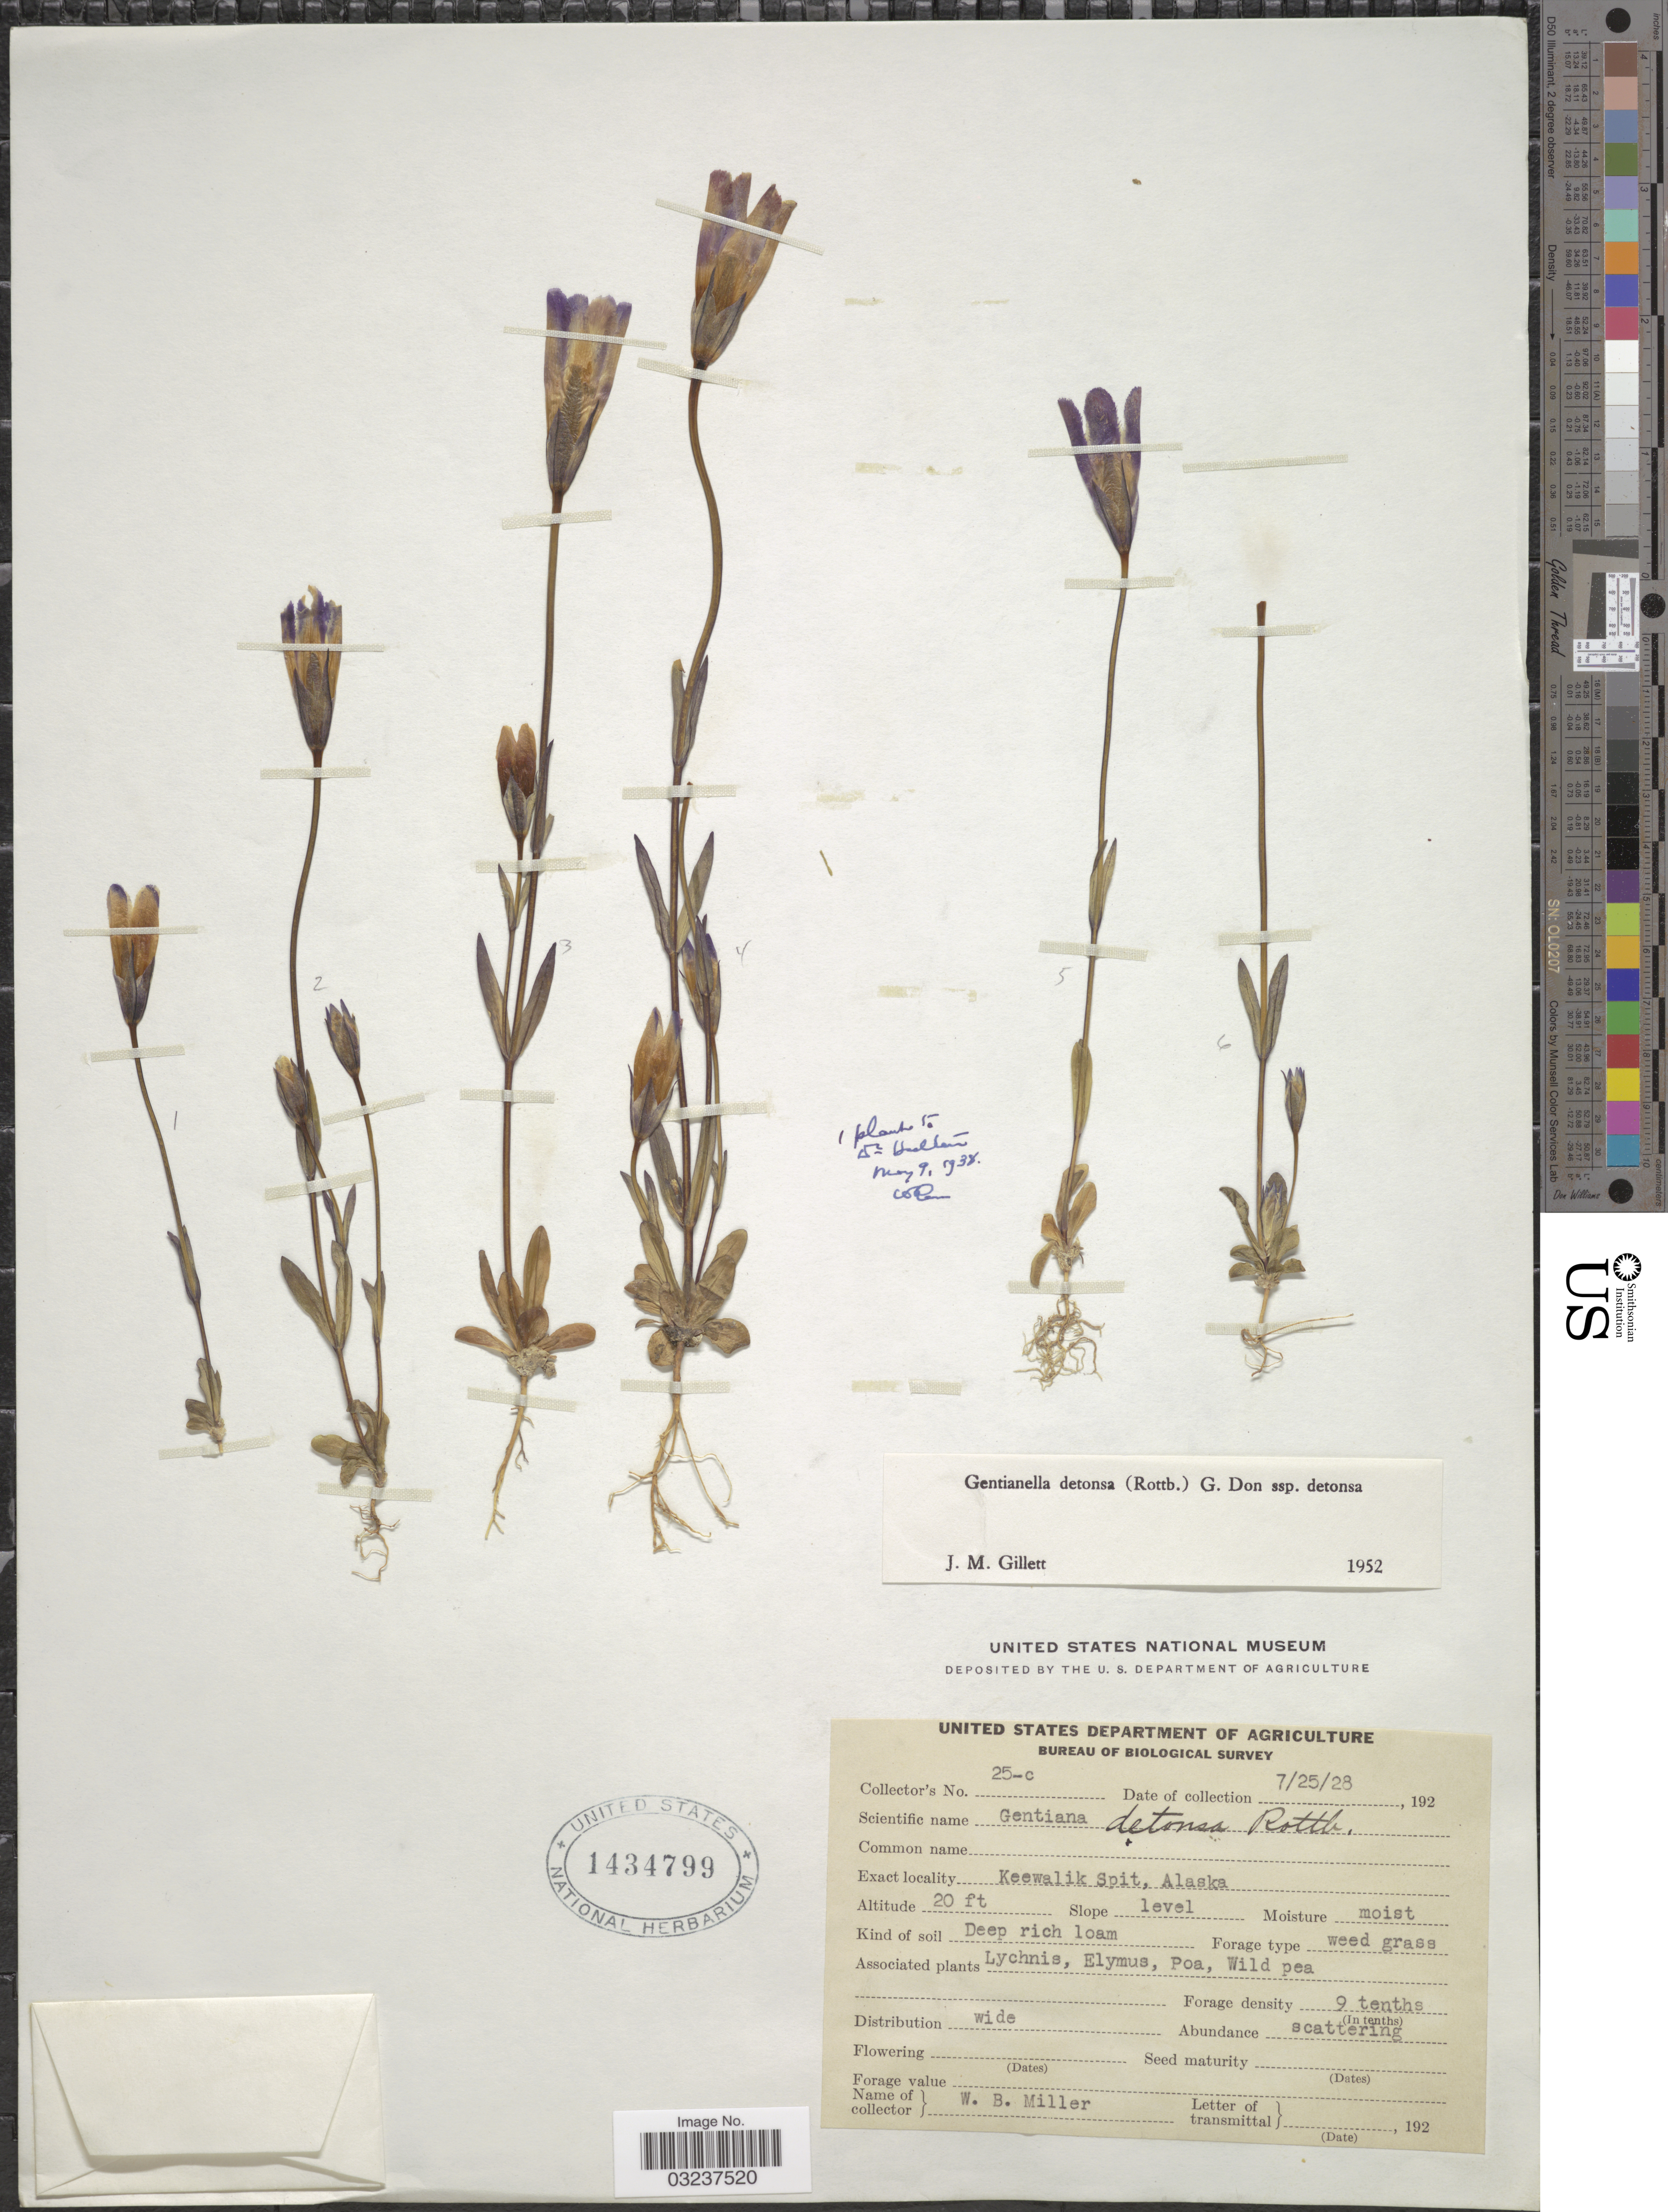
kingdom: Plantae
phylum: Tracheophyta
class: Magnoliopsida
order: Gentianales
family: Gentianaceae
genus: Gentianella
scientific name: Gentianella detonsa subsp. detonsa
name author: (Rottb.) G. Don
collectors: W. Miller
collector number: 25-c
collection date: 1928-07-25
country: United States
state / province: Alaska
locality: Keewalik Spit.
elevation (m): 6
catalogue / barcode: US 1434799